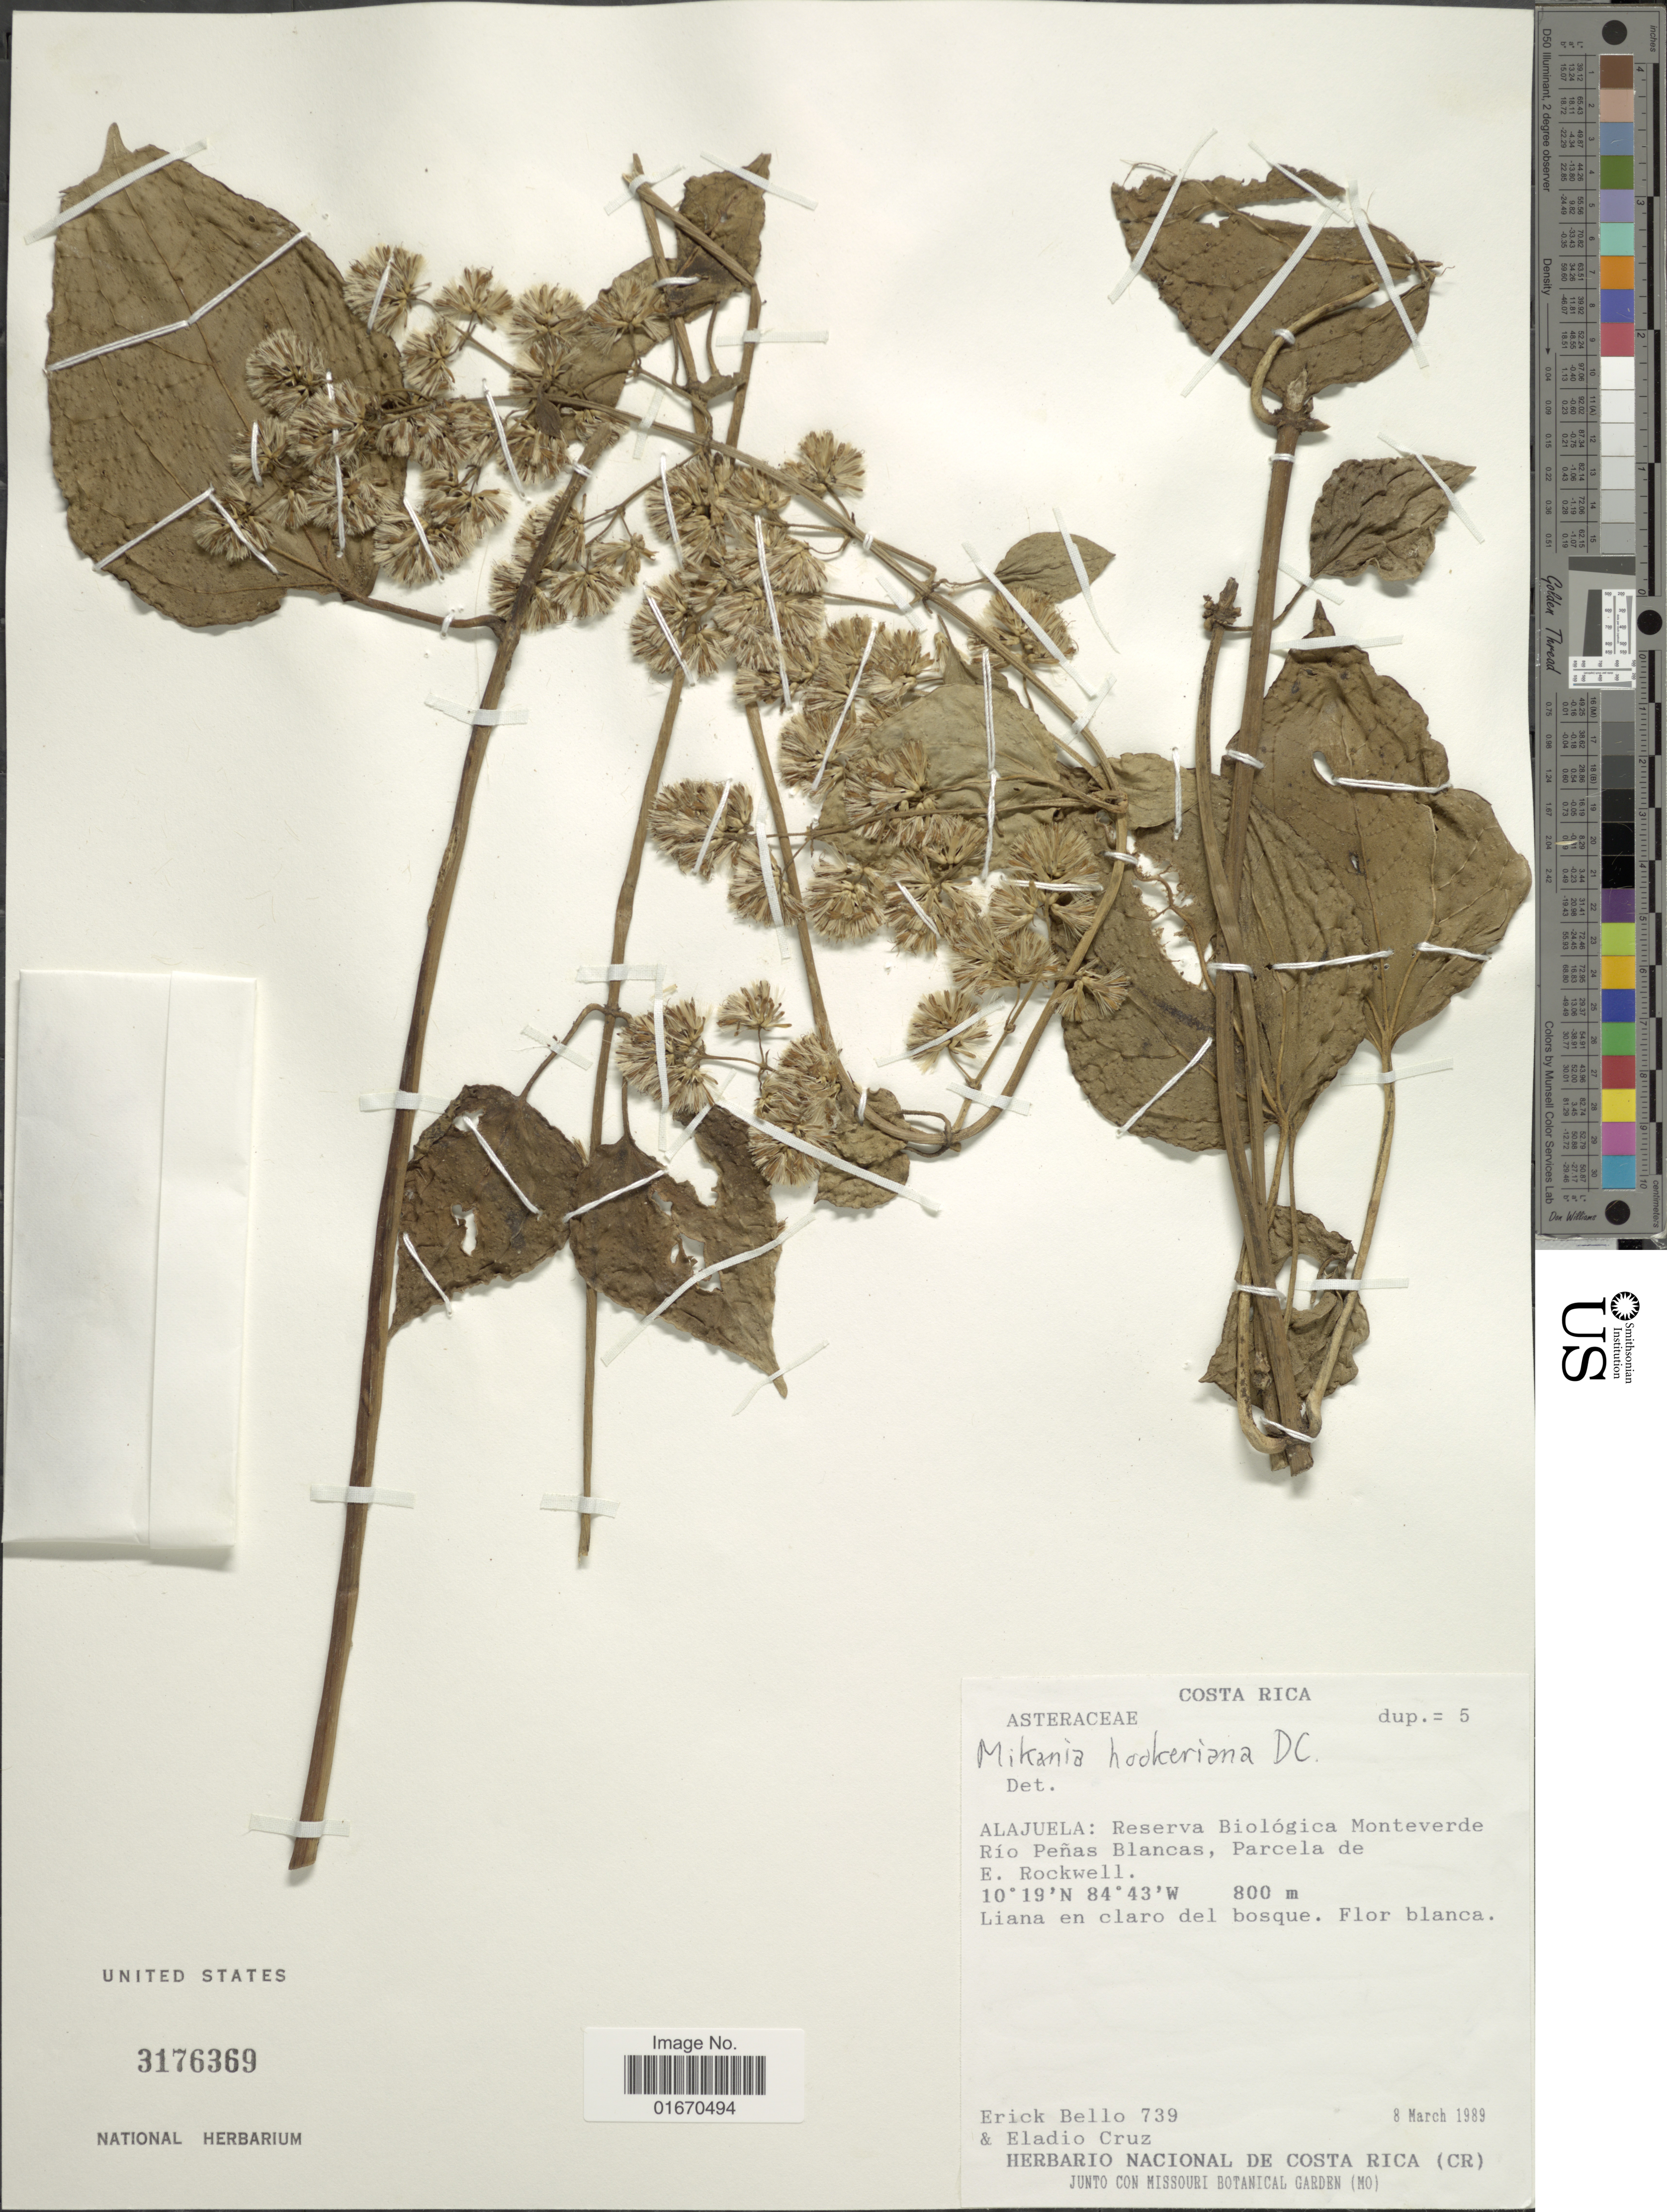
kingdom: Plantae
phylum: Tracheophyta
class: Magnoliopsida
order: Asterales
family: Asteraceae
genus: Mikania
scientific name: Mikania hookeriana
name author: DC.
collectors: E. Bello C. & E. Cruz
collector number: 739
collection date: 1989-03-08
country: Costa Rica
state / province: Alajuela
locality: Reserva Biologica Monteverde Rio Penas Blancas, Parcela de E. Rockwell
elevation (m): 800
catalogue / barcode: US 3176369